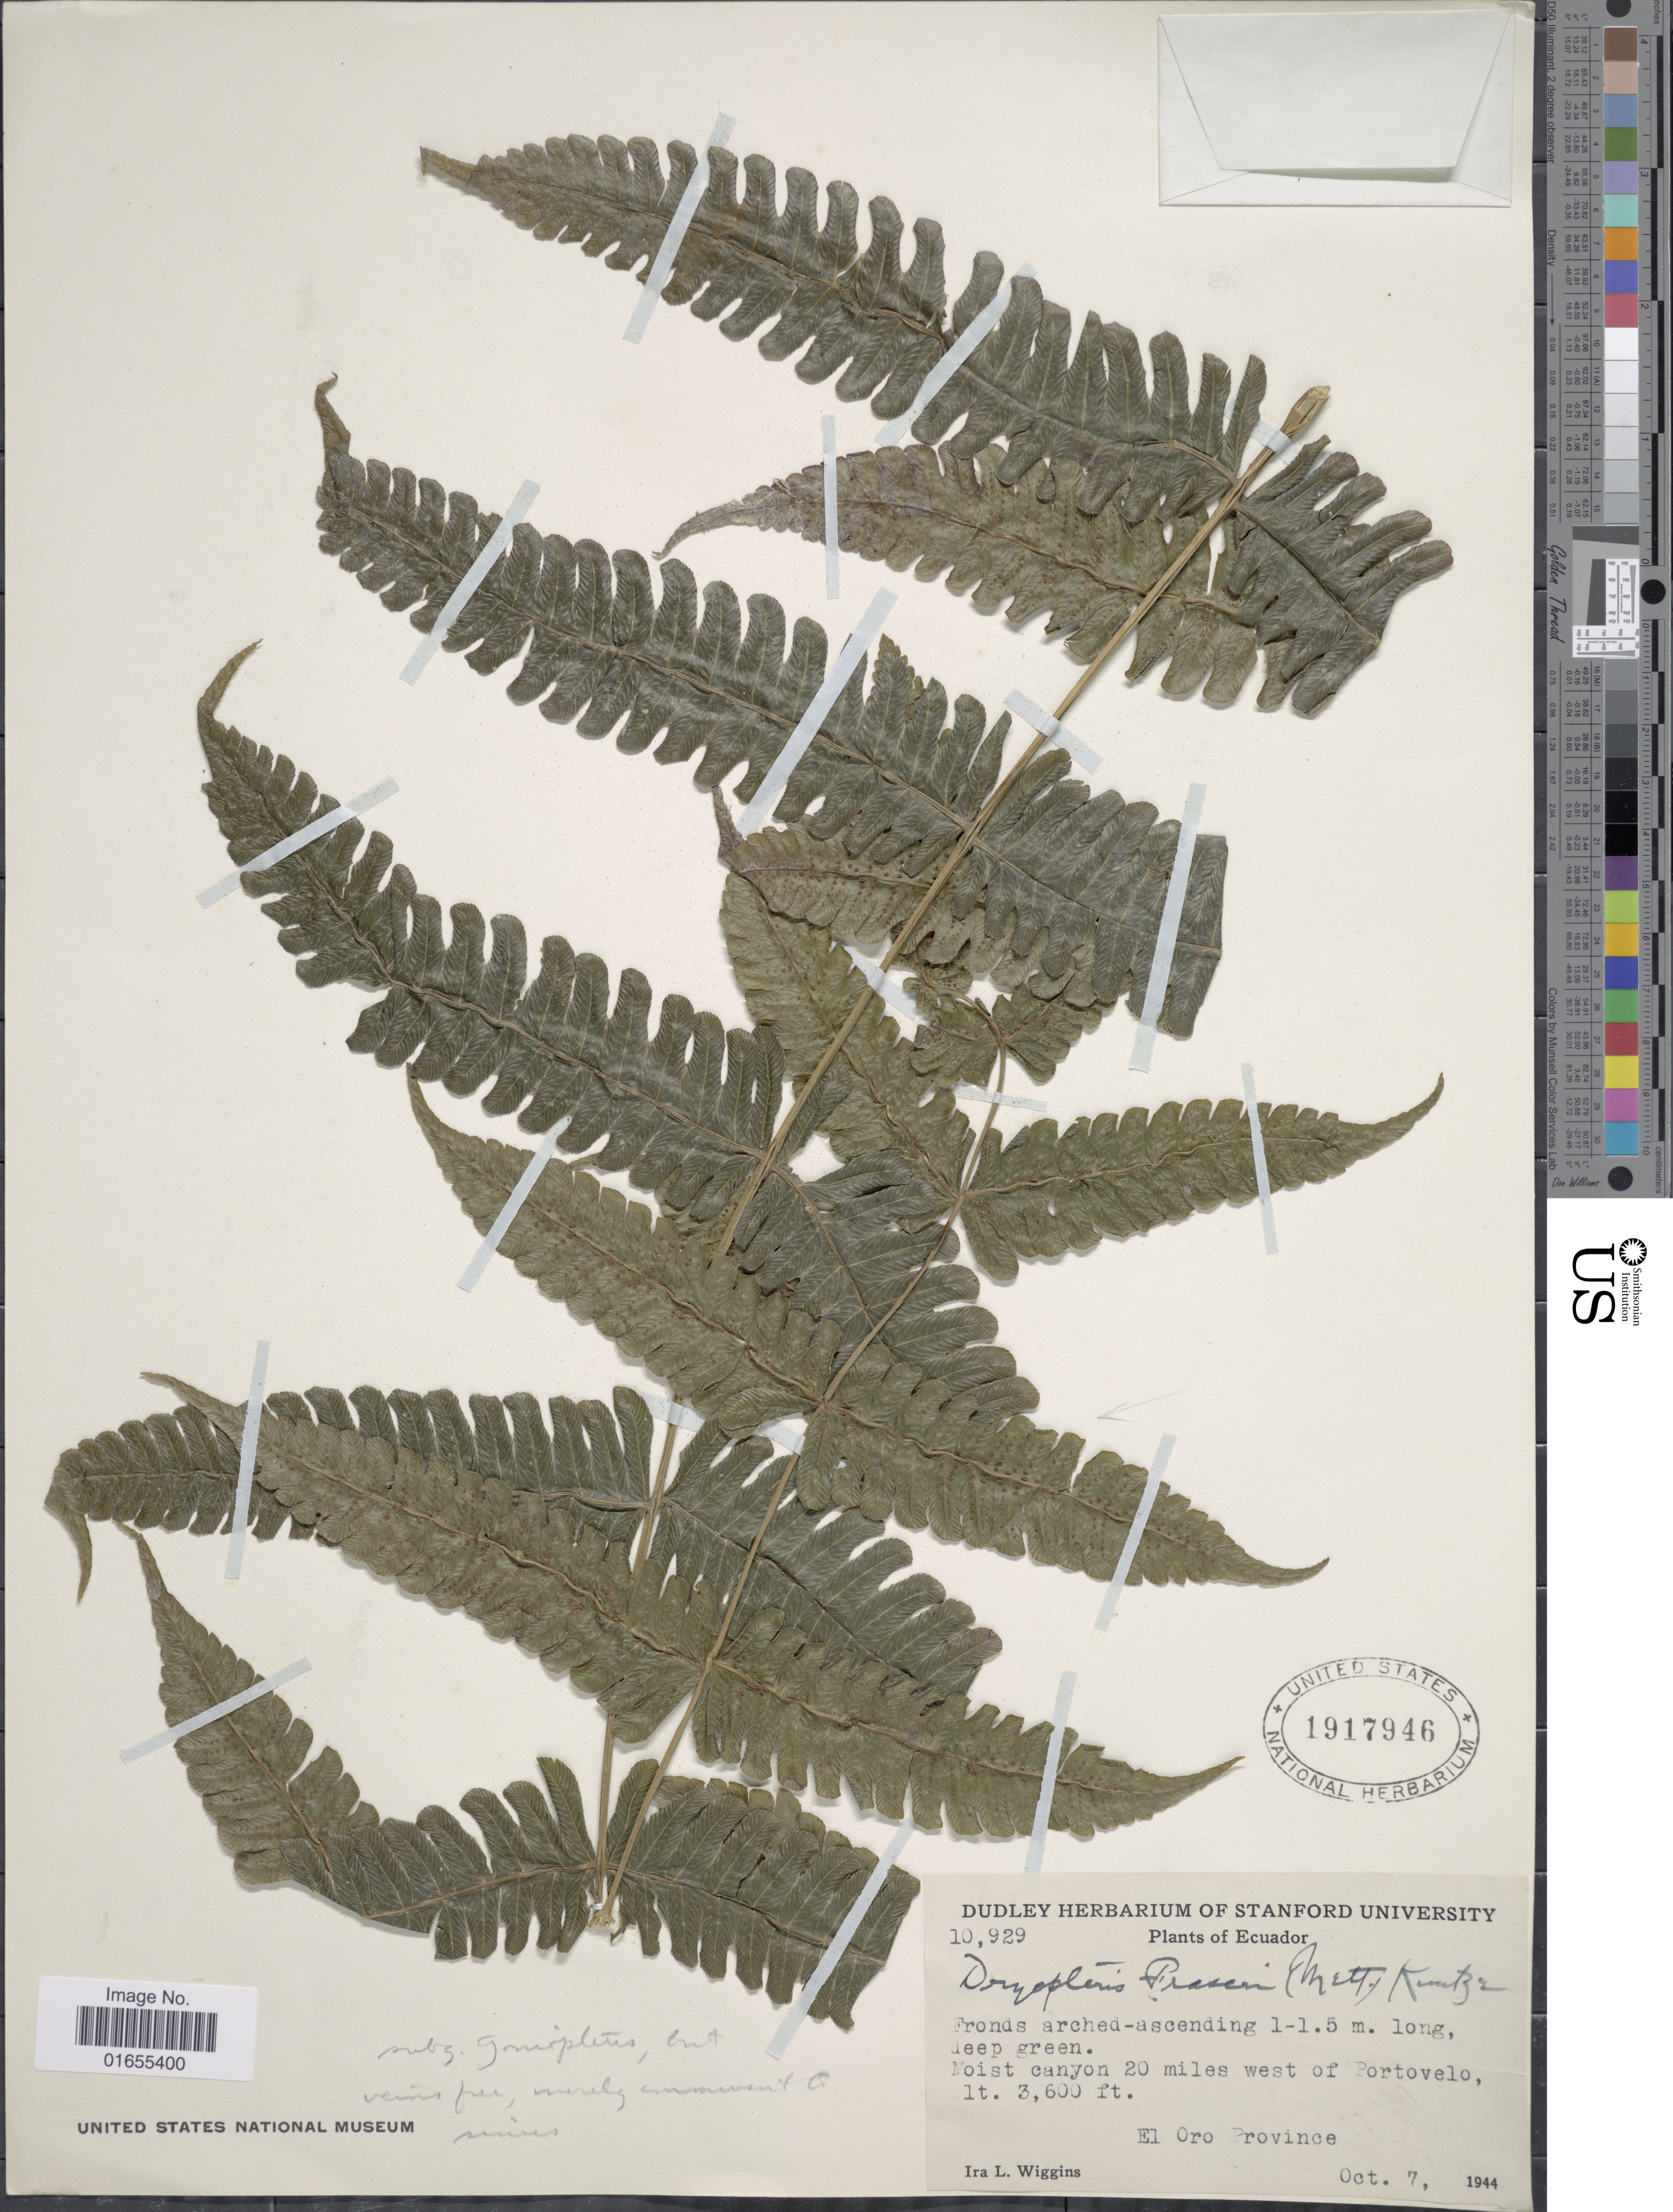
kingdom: Plantae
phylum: Tracheophyta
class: Polypodiopsida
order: Polypodiales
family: Thelypteridaceae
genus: Goniopteris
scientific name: Goniopteris fraseri (Mett.) comb. nov., ined 2015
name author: (Mett.)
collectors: I. L. Wiggins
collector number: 10929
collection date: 1944-10-07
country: Ecuador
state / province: El Oro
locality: Moist canyon 20 miles west of Portovelo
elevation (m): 1097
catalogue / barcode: US 1917946